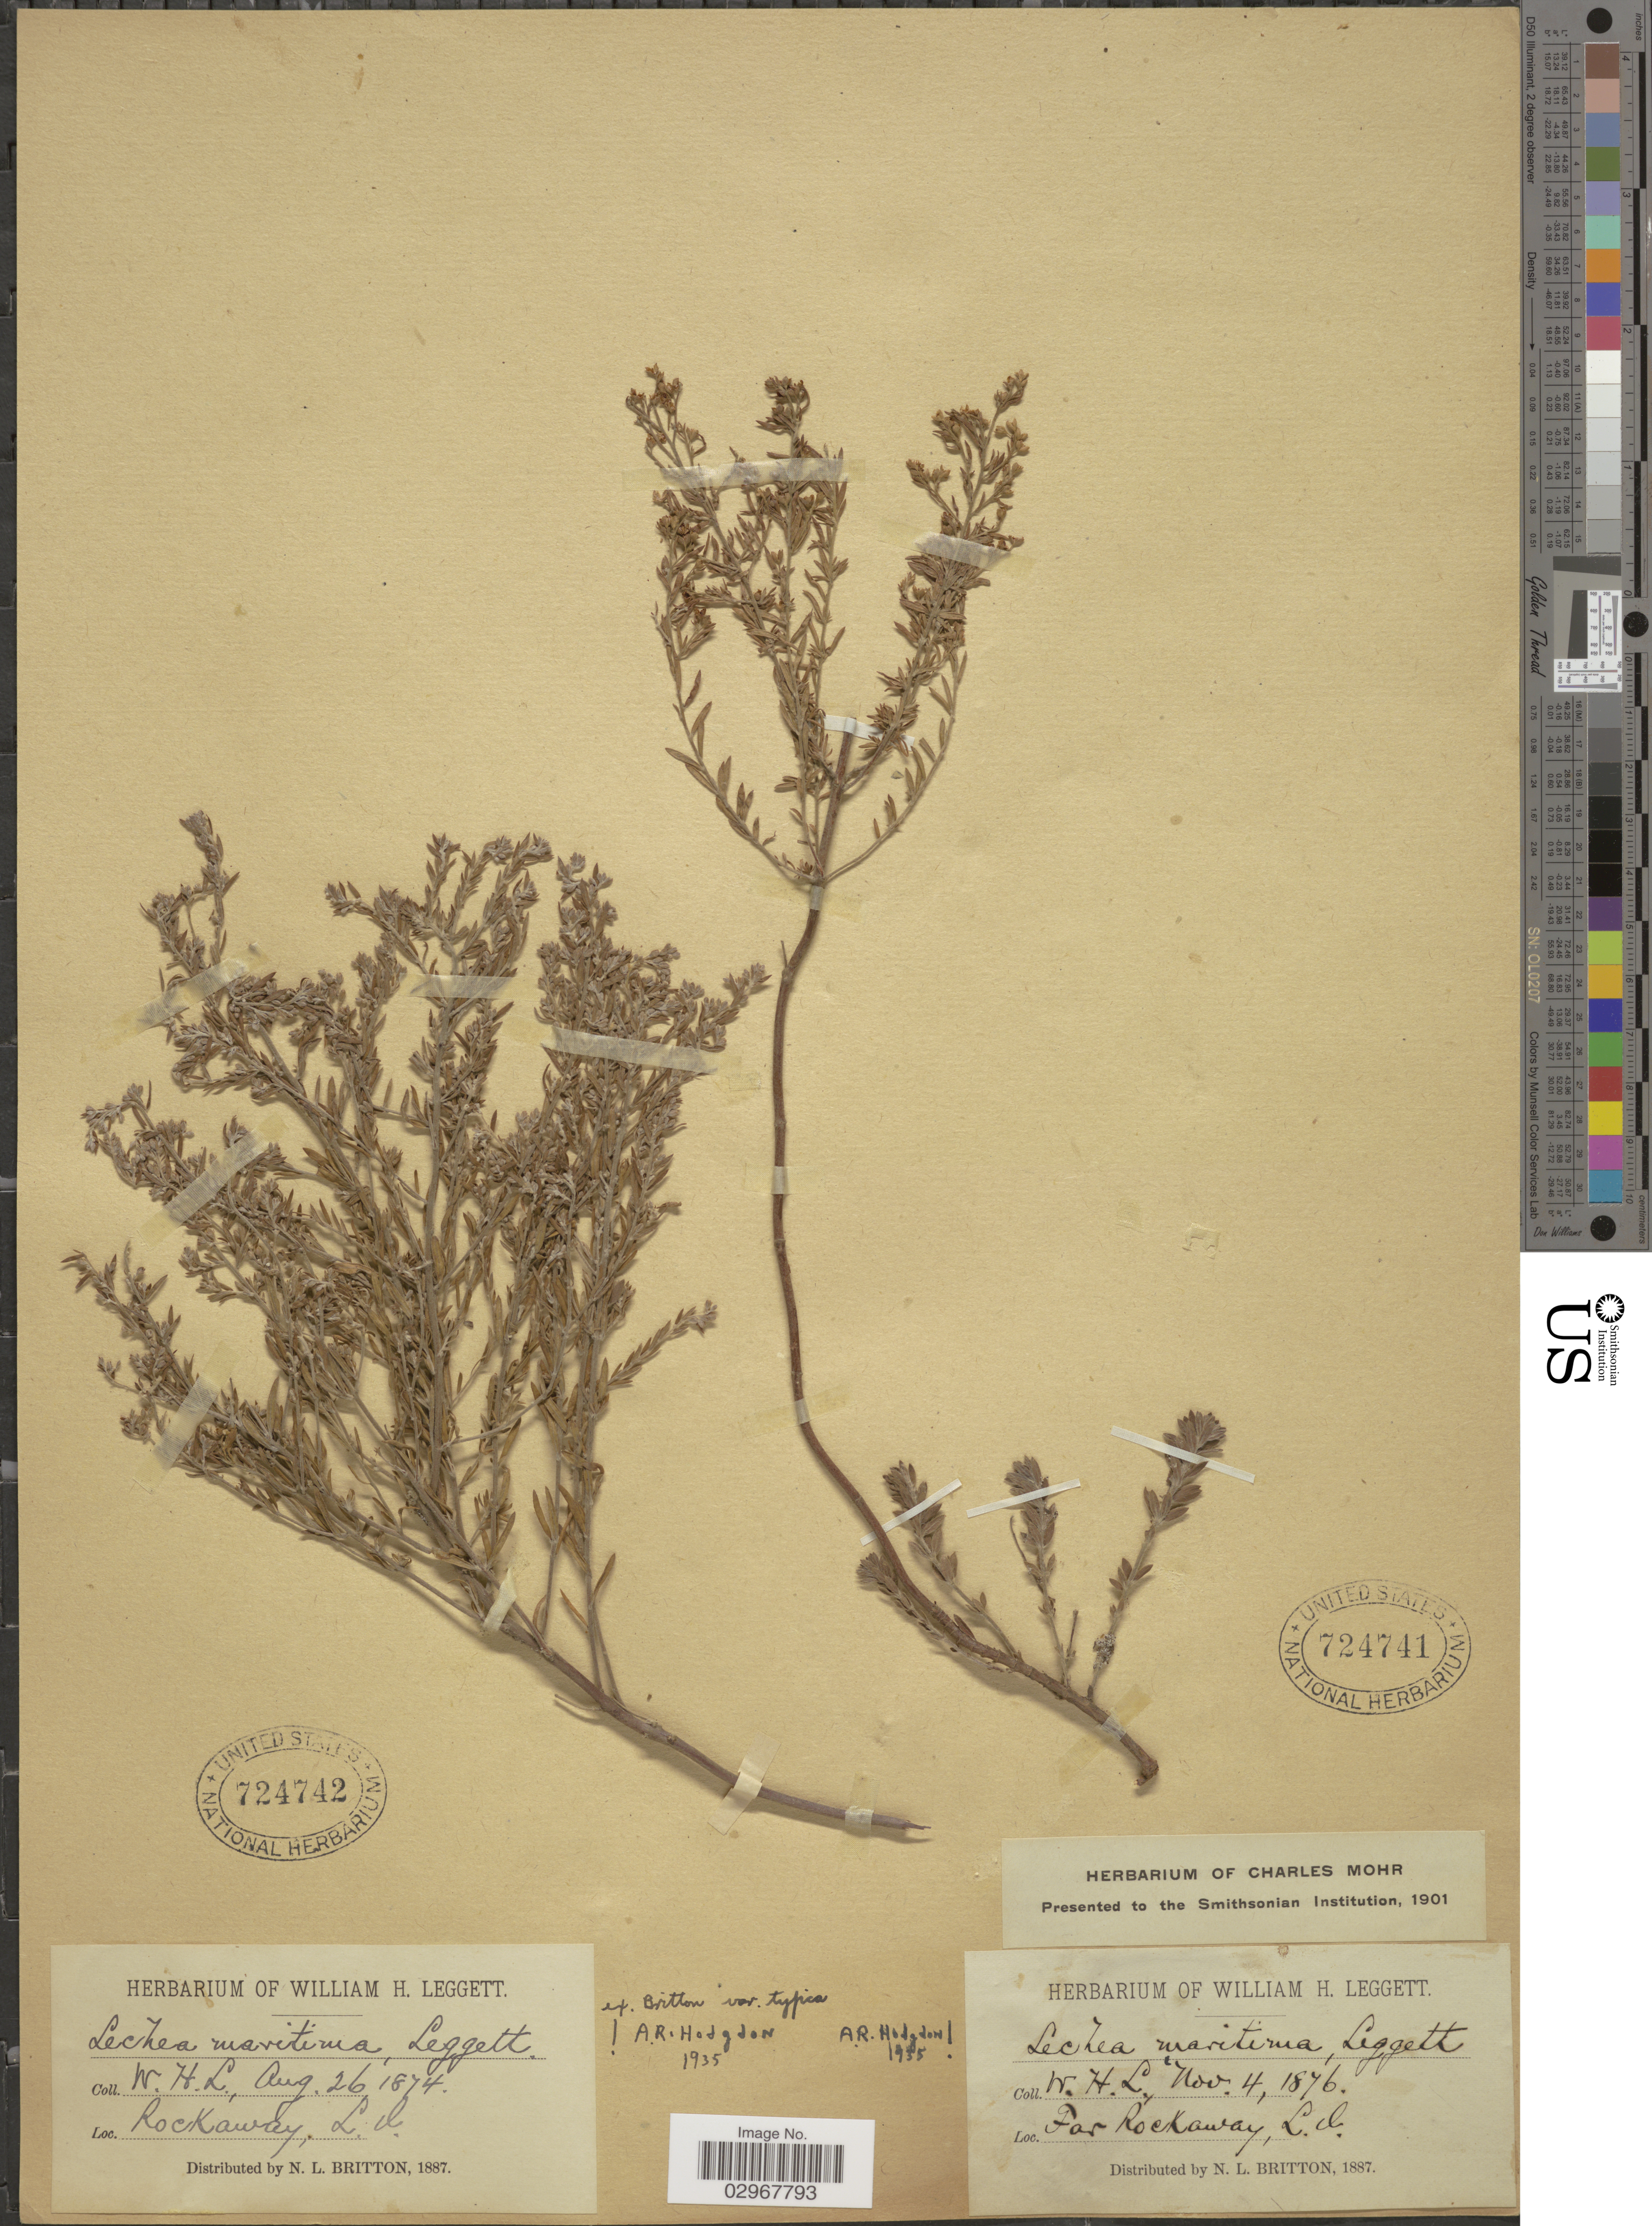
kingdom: Plantae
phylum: Tracheophyta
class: Magnoliopsida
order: Malvales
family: Cistaceae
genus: Lechea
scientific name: Lechea maritima var. typica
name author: Hodgdon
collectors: W. Leggett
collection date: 1876-11-04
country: United States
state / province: New York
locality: Far Rockaway, L. I.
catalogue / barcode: US 724741